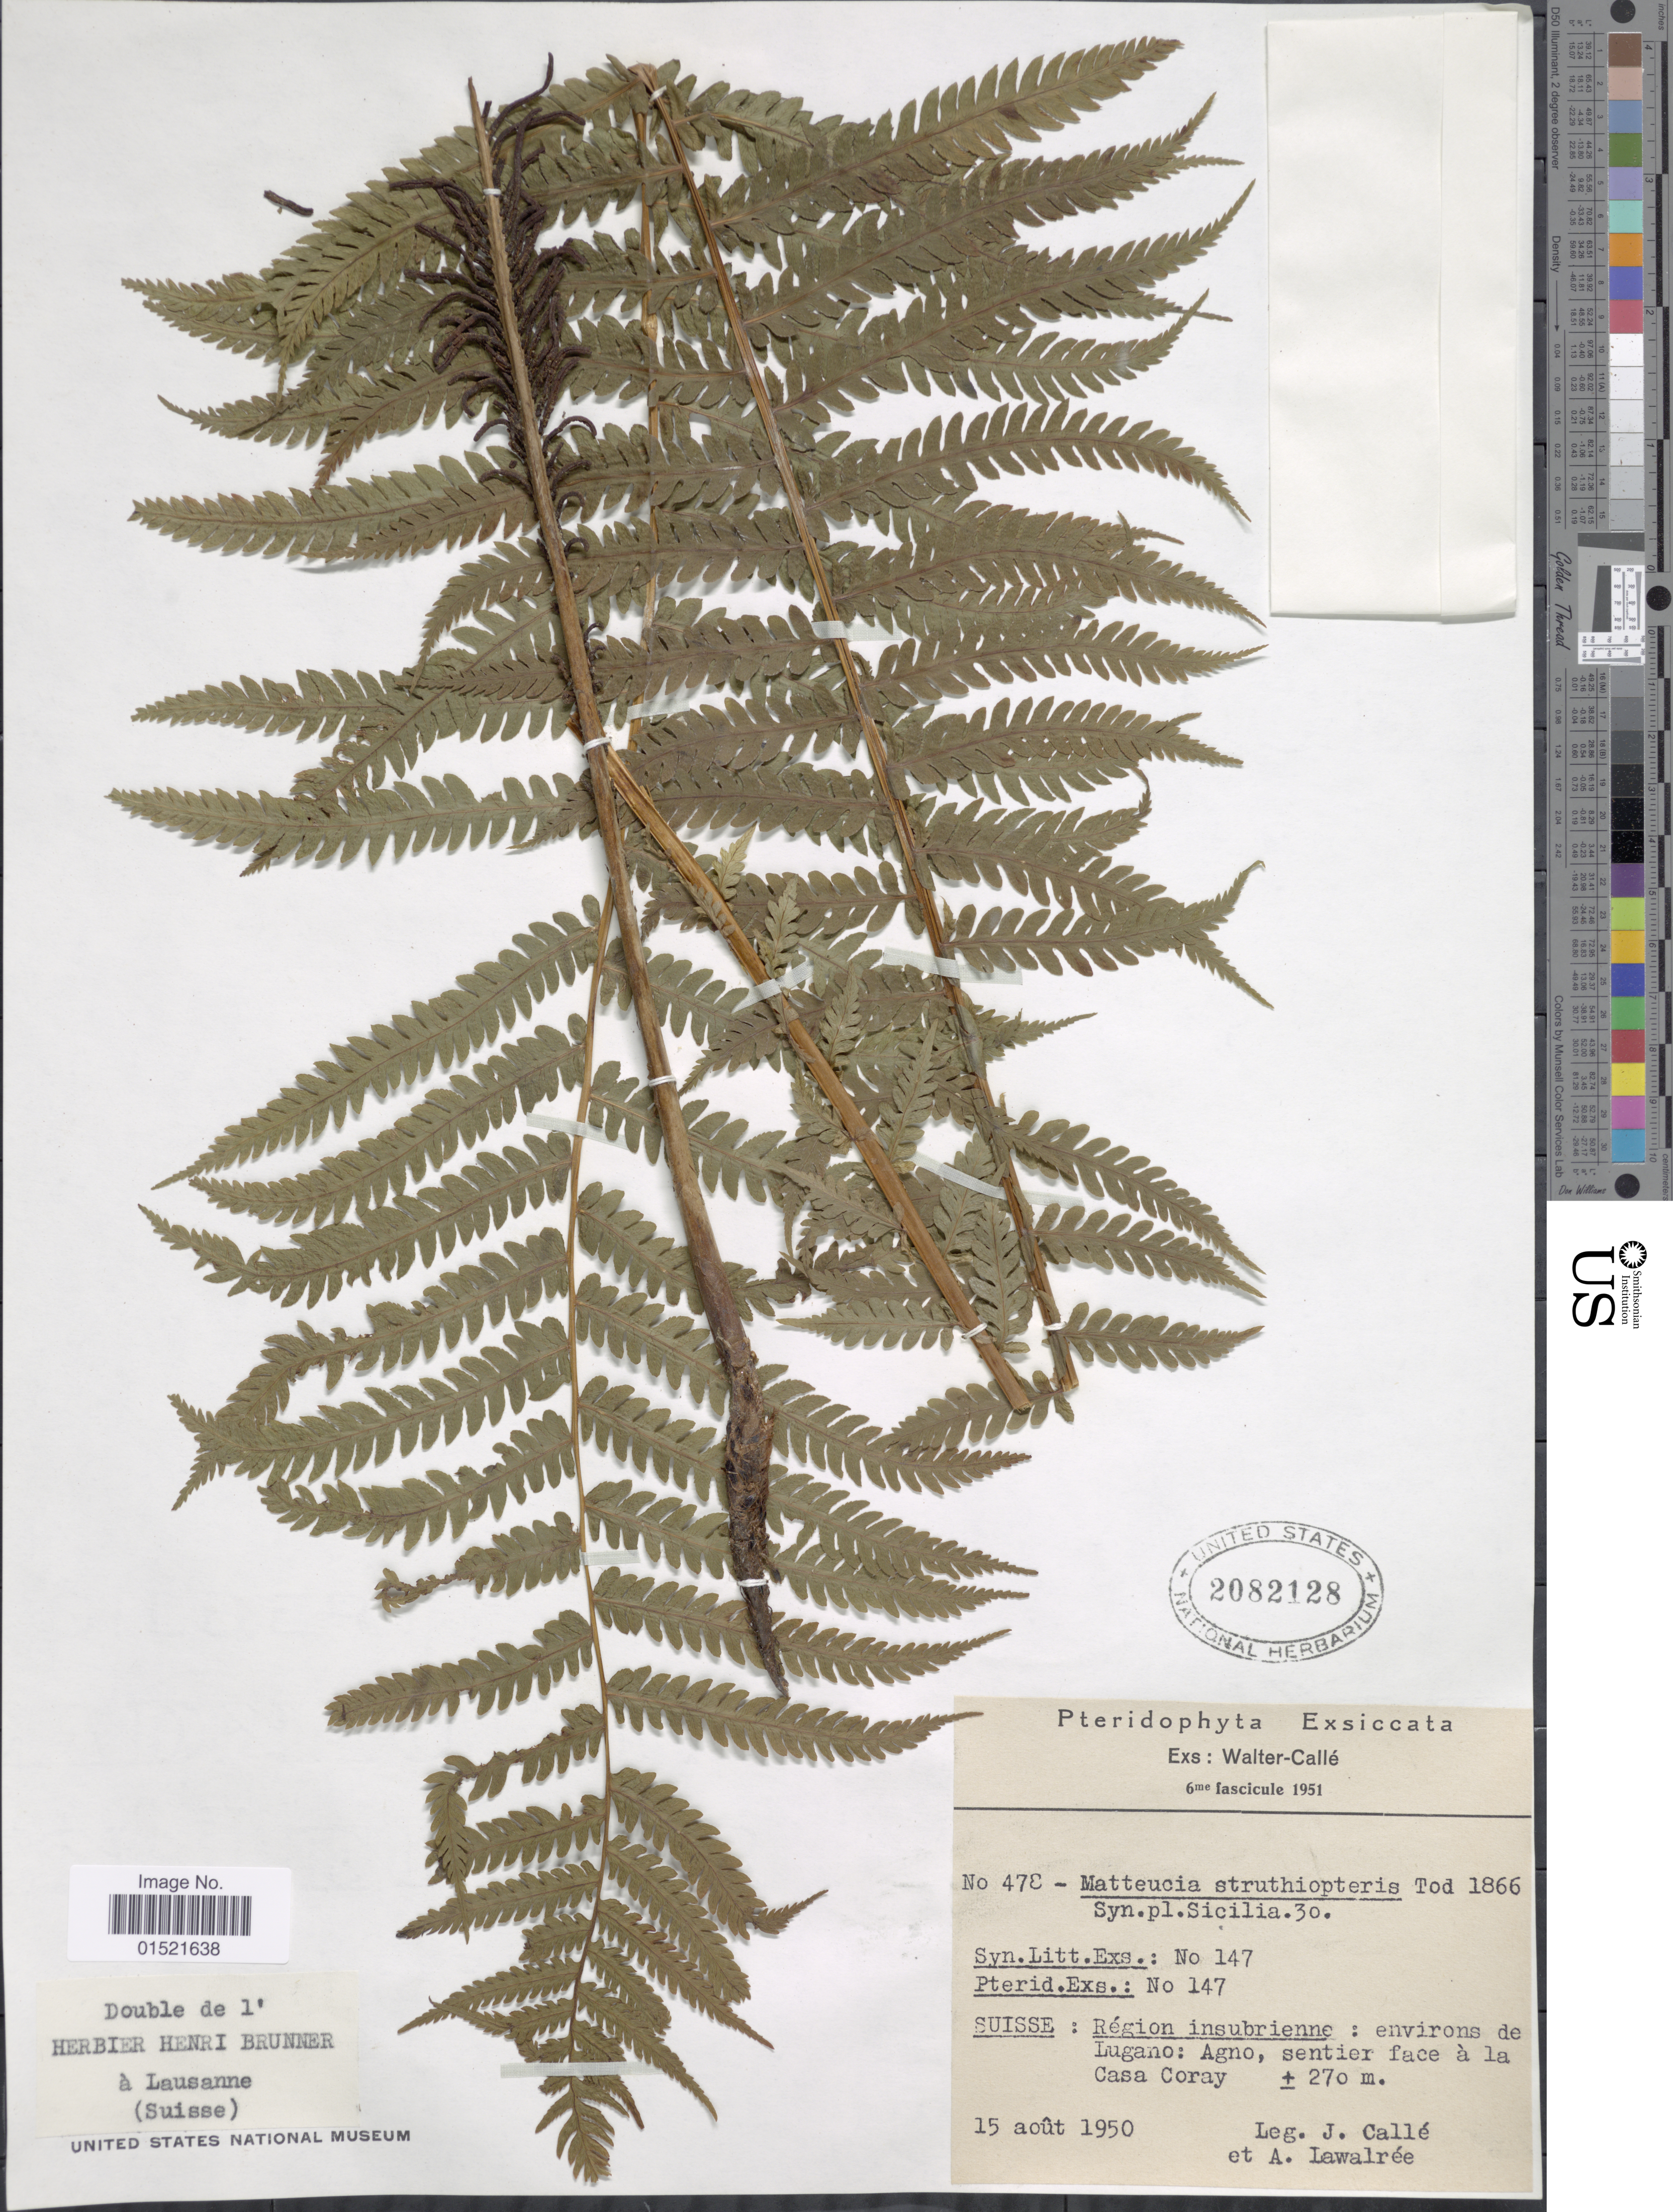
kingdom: Plantae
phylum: Tracheophyta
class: Polypodiopsida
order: Polypodiales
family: Onocleaceae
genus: Matteuccia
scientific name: Matteuccia struthiopteris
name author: (L.) Tod.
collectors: Calle, J. & A. G. Lawalrée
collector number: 478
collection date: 1950-08-15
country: Switzerland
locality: Suisse: region insubrienne; environs de Lugano; Agno, sentier face a la Casa Coray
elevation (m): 270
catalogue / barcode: US 2082128